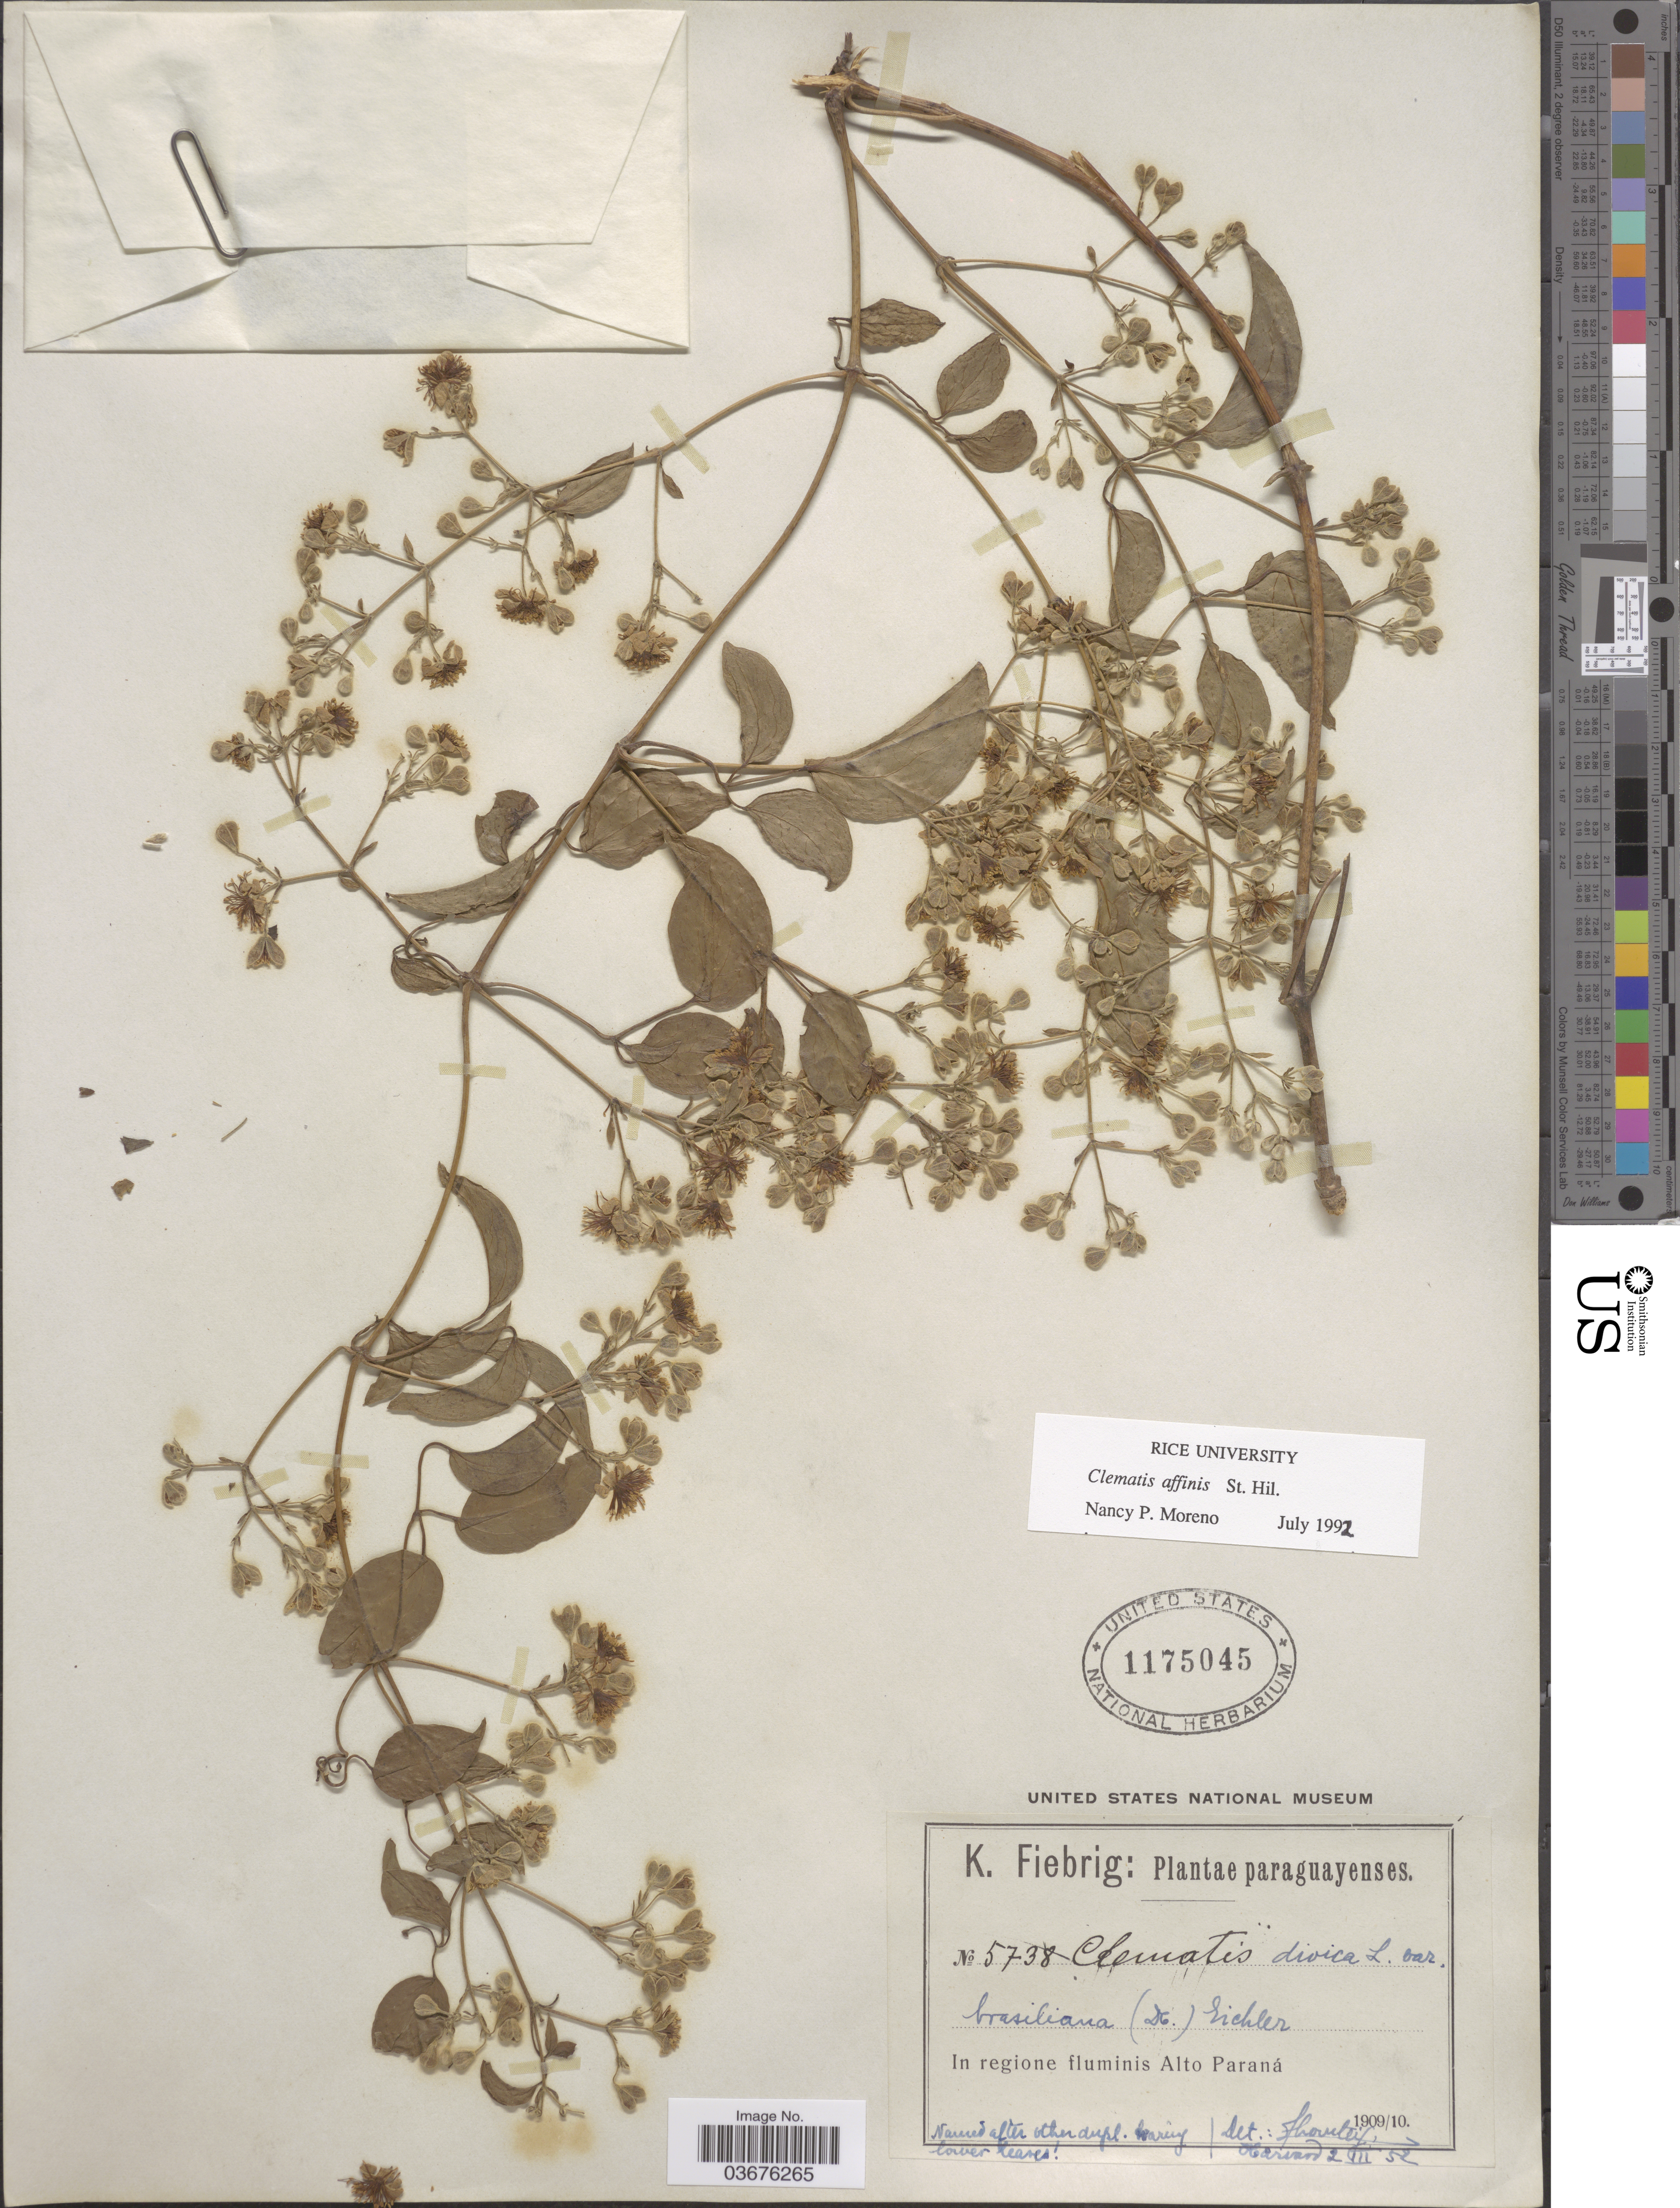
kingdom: Plantae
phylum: Tracheophyta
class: Magnoliopsida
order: Ranunculales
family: Ranunculaceae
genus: Clematis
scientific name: Clematis affinis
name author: A. St.-Hil.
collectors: K. Fiebrig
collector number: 5738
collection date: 1909/1910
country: Paraguay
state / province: Alto Parana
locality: In regione fluminis Alto Paraná.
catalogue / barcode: US 1175045